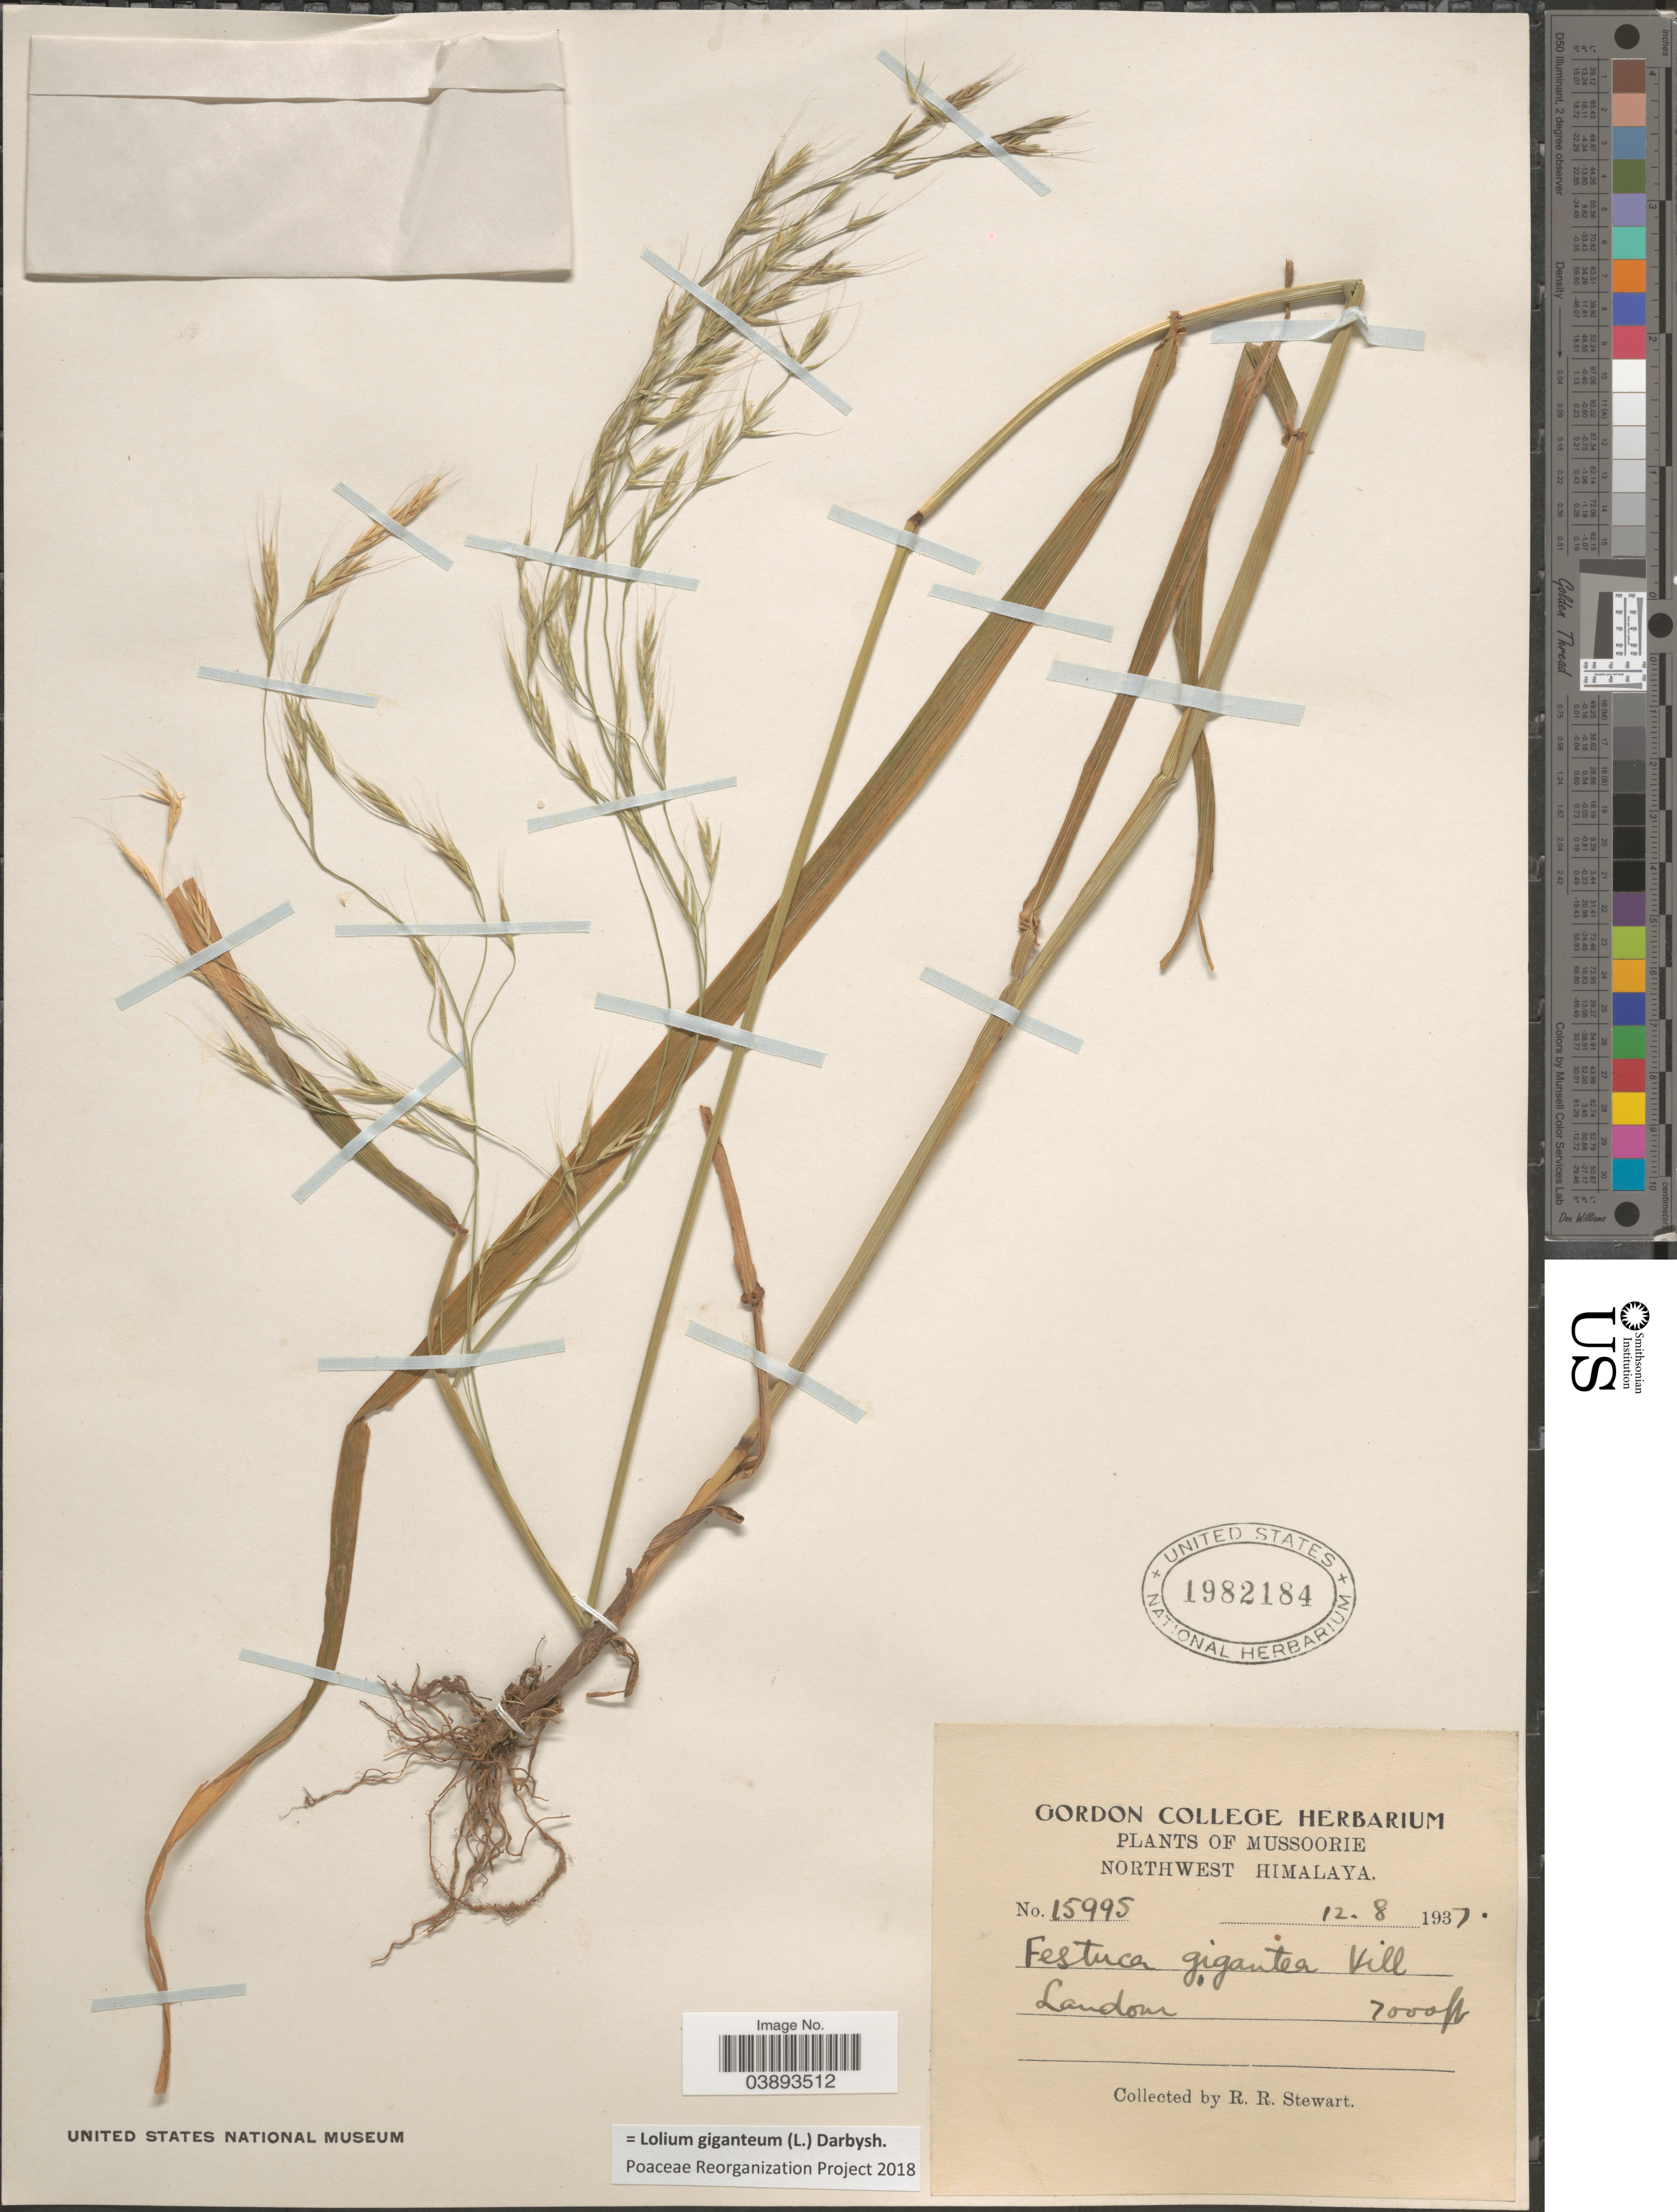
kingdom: Plantae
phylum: Tracheophyta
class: Liliopsida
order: Poales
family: Poaceae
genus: Lolium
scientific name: Lolium giganteum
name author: (L.) Darbysh.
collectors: R. Stewart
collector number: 15995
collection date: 1937-08-12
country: India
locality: Mussoorie. Northwest Himalaya. Landour.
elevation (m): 2134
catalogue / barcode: US 1982184